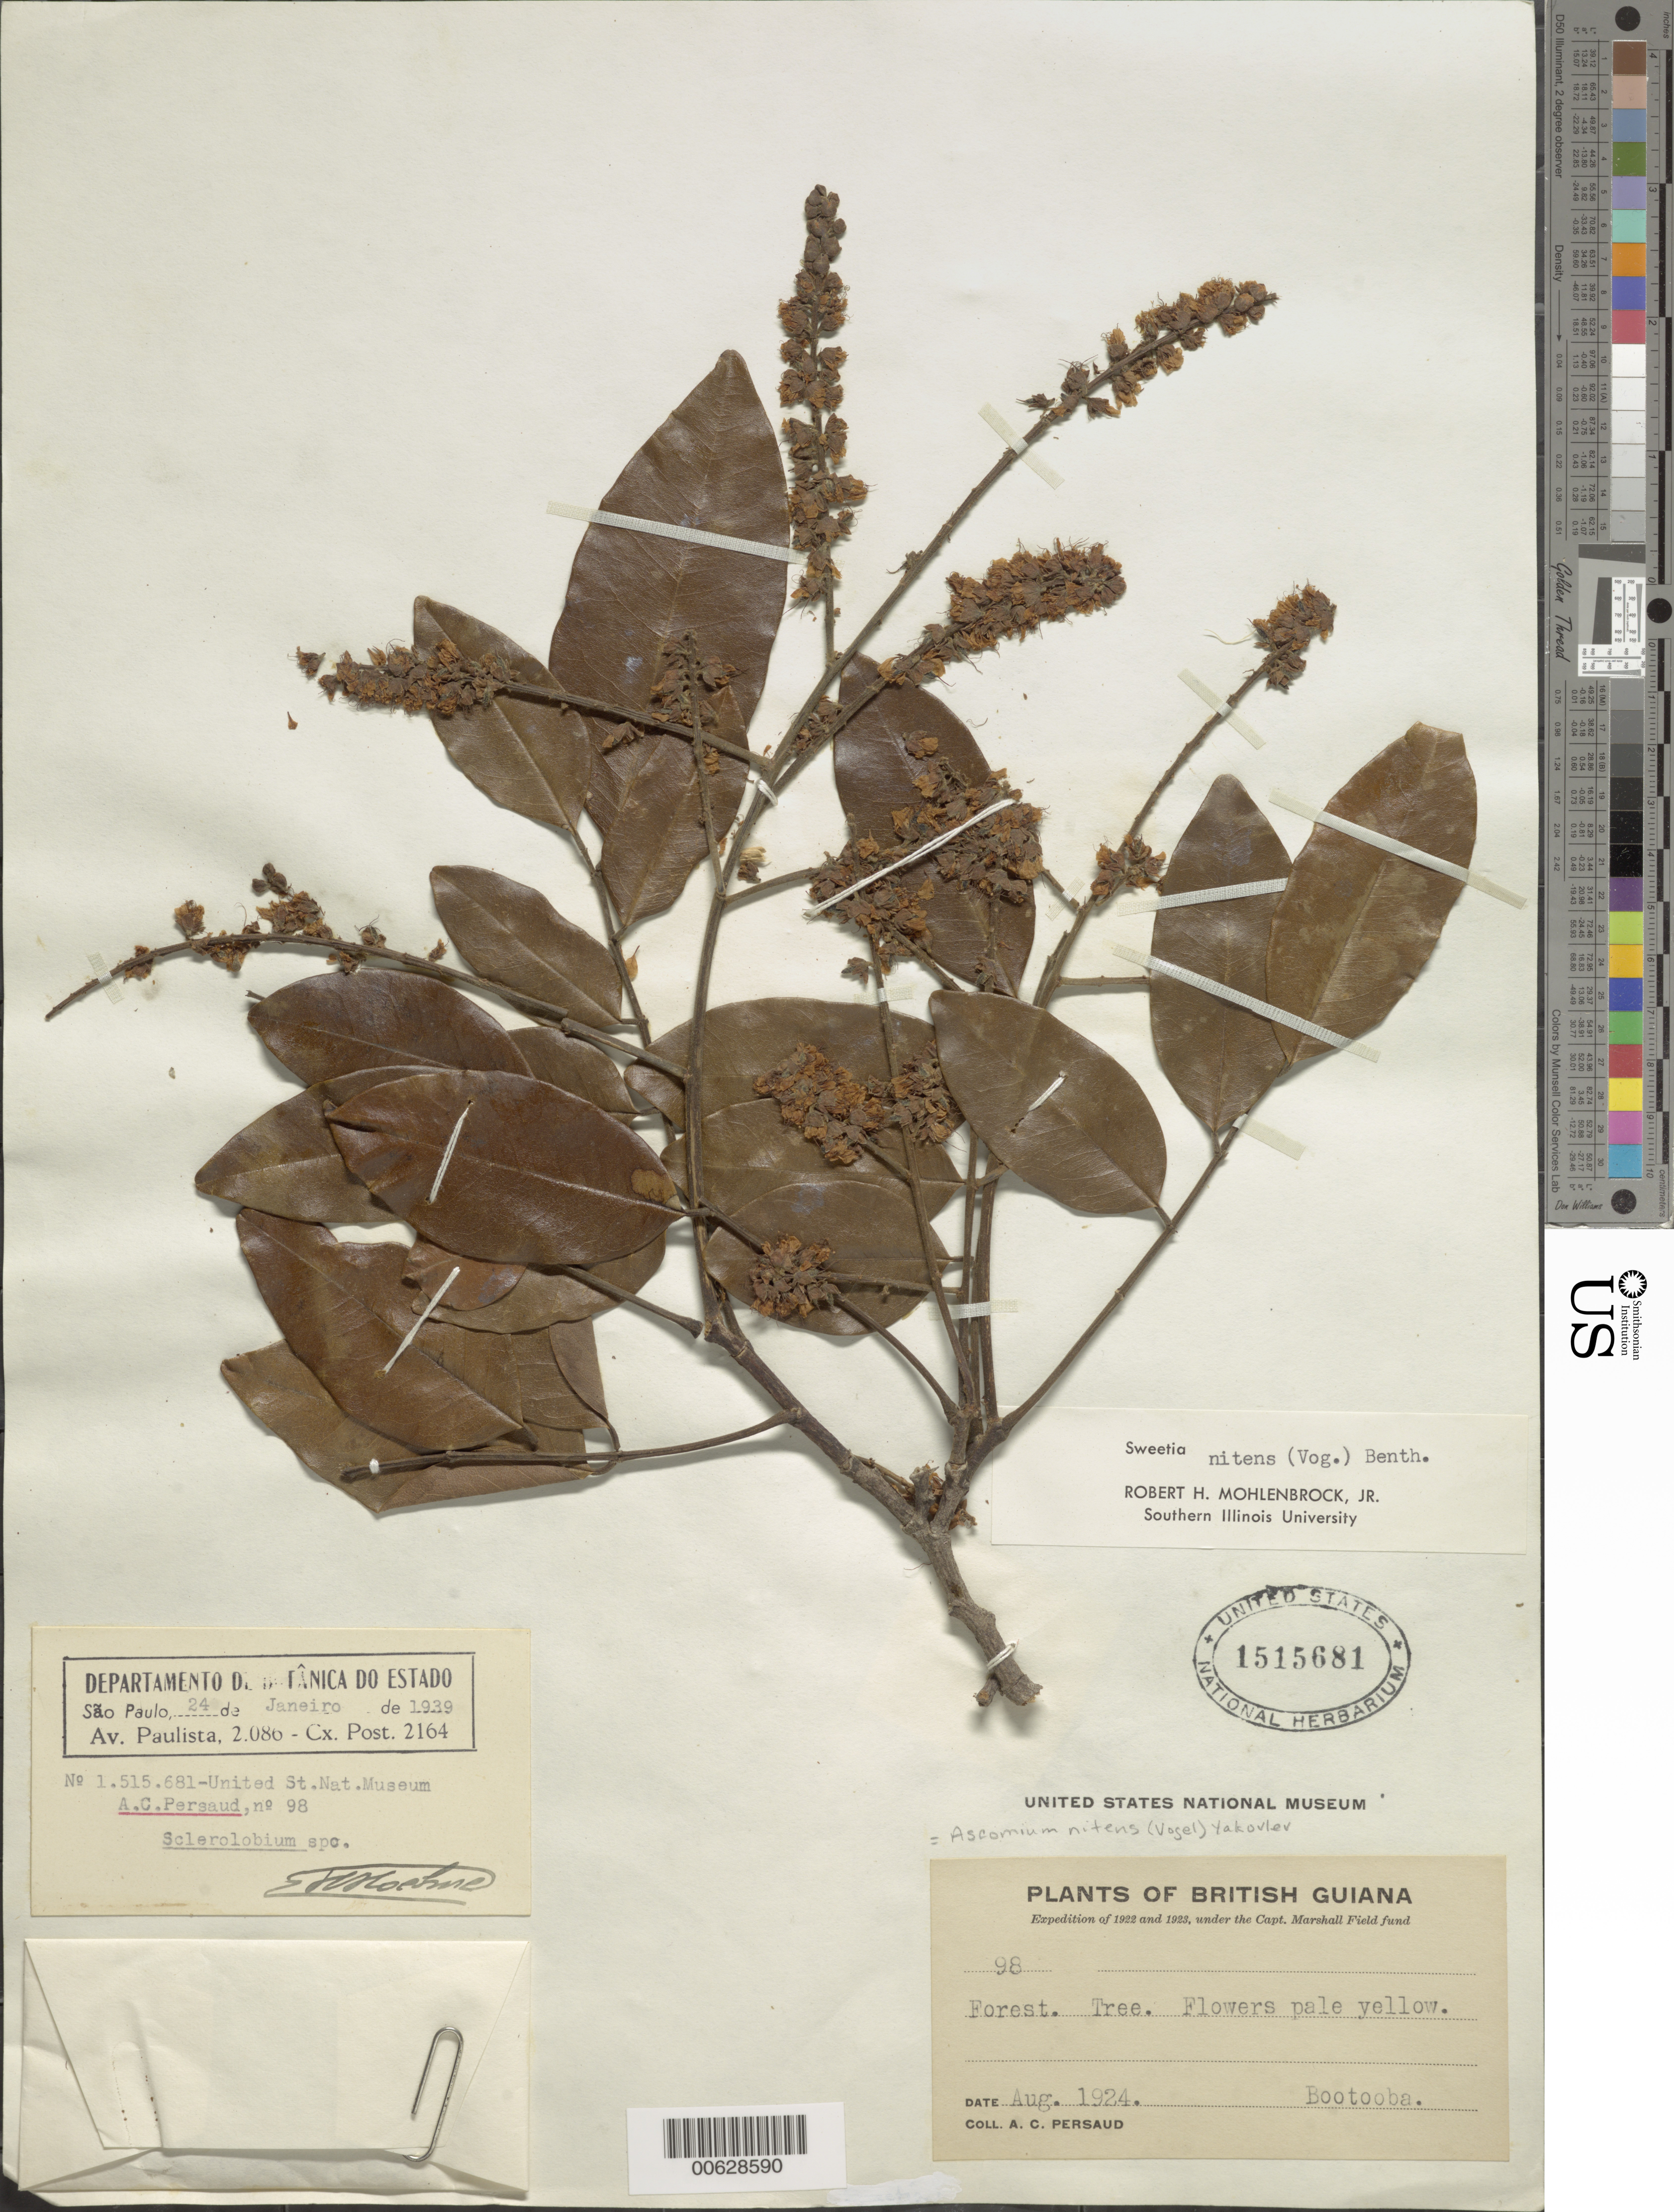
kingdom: Plantae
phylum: Tracheophyta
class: Magnoliopsida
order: Fabales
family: Fabaceae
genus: Acosmium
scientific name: Acosmium nitens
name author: (Vogel) Yakovlev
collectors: A. Persaud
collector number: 98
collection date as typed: Aug-24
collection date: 1924-08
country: Guyana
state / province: U. Demerara-Berbice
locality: Bootooba, Demerara R.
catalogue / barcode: US 1515681